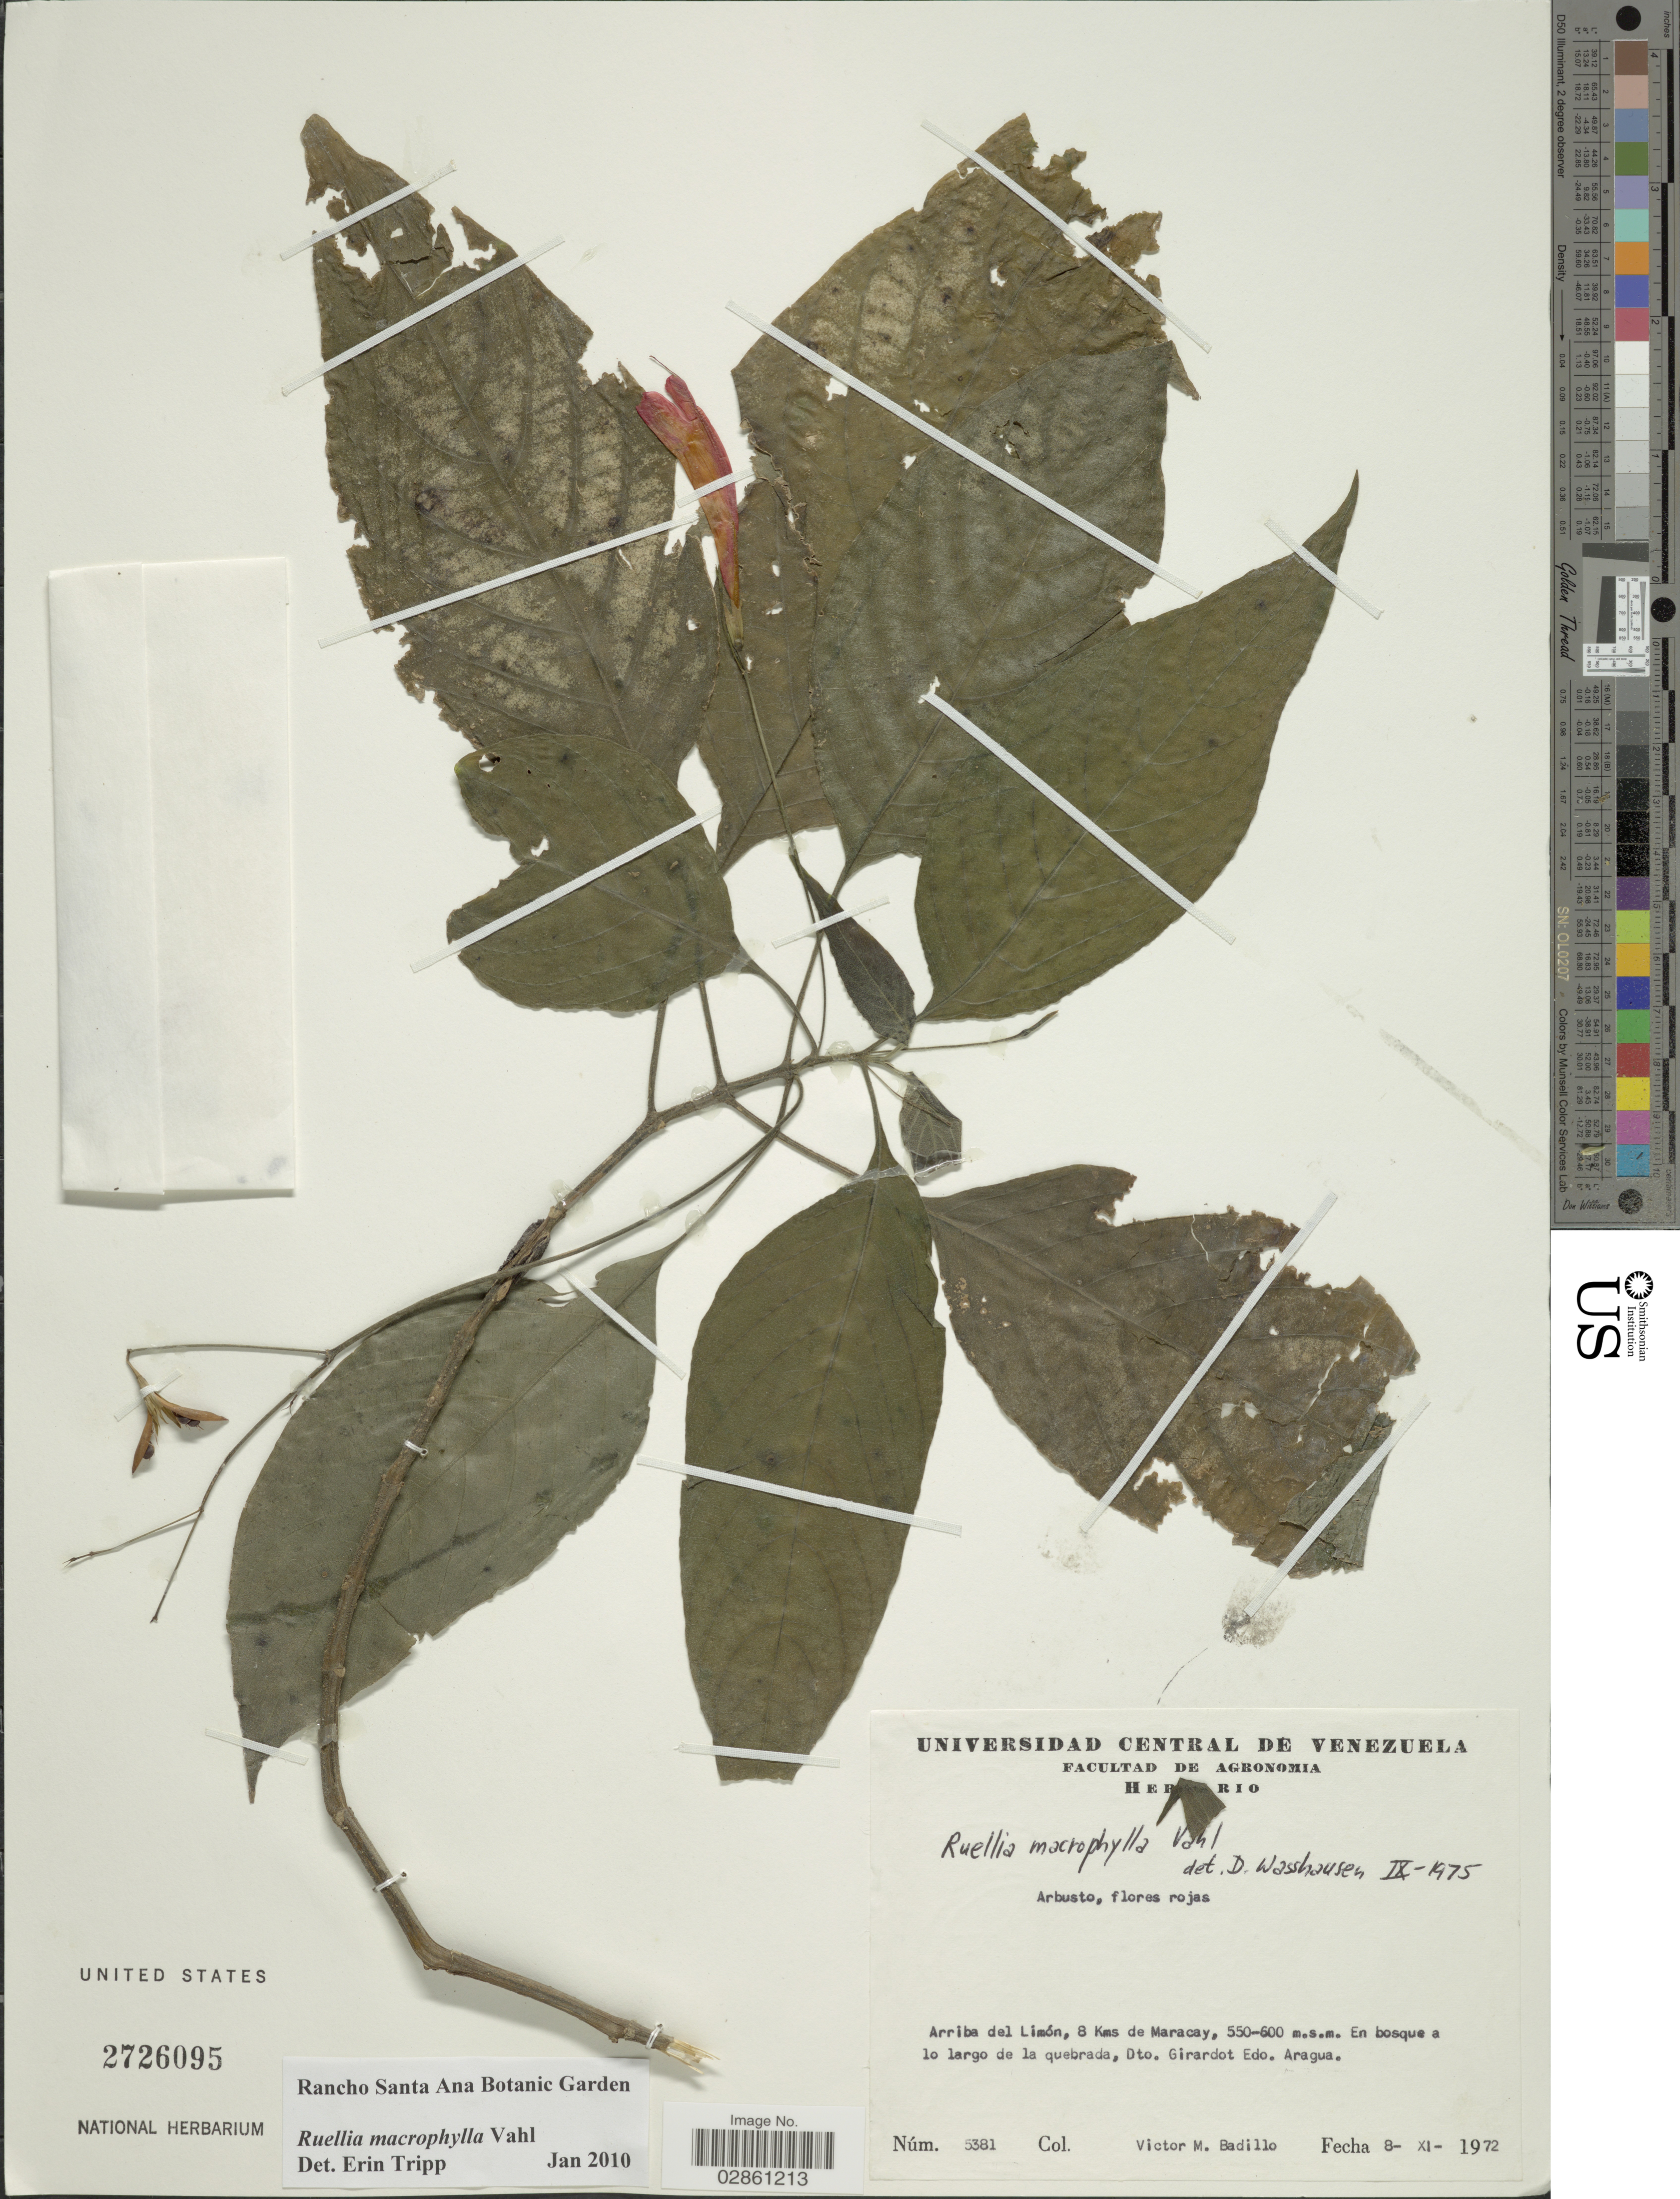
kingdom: Plantae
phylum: Tracheophyta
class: Magnoliopsida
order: Lamiales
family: Acanthaceae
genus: Ruellia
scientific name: Ruellia macrophylla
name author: Vahl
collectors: V. Badillo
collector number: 5381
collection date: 1972-11-08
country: Venezuela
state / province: Aragua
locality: Arriba del Limón, 8 Kms de Maracay. En bosque a lo largo de la quebrada, Dto. Girardot.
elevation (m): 550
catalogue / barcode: US 2726095